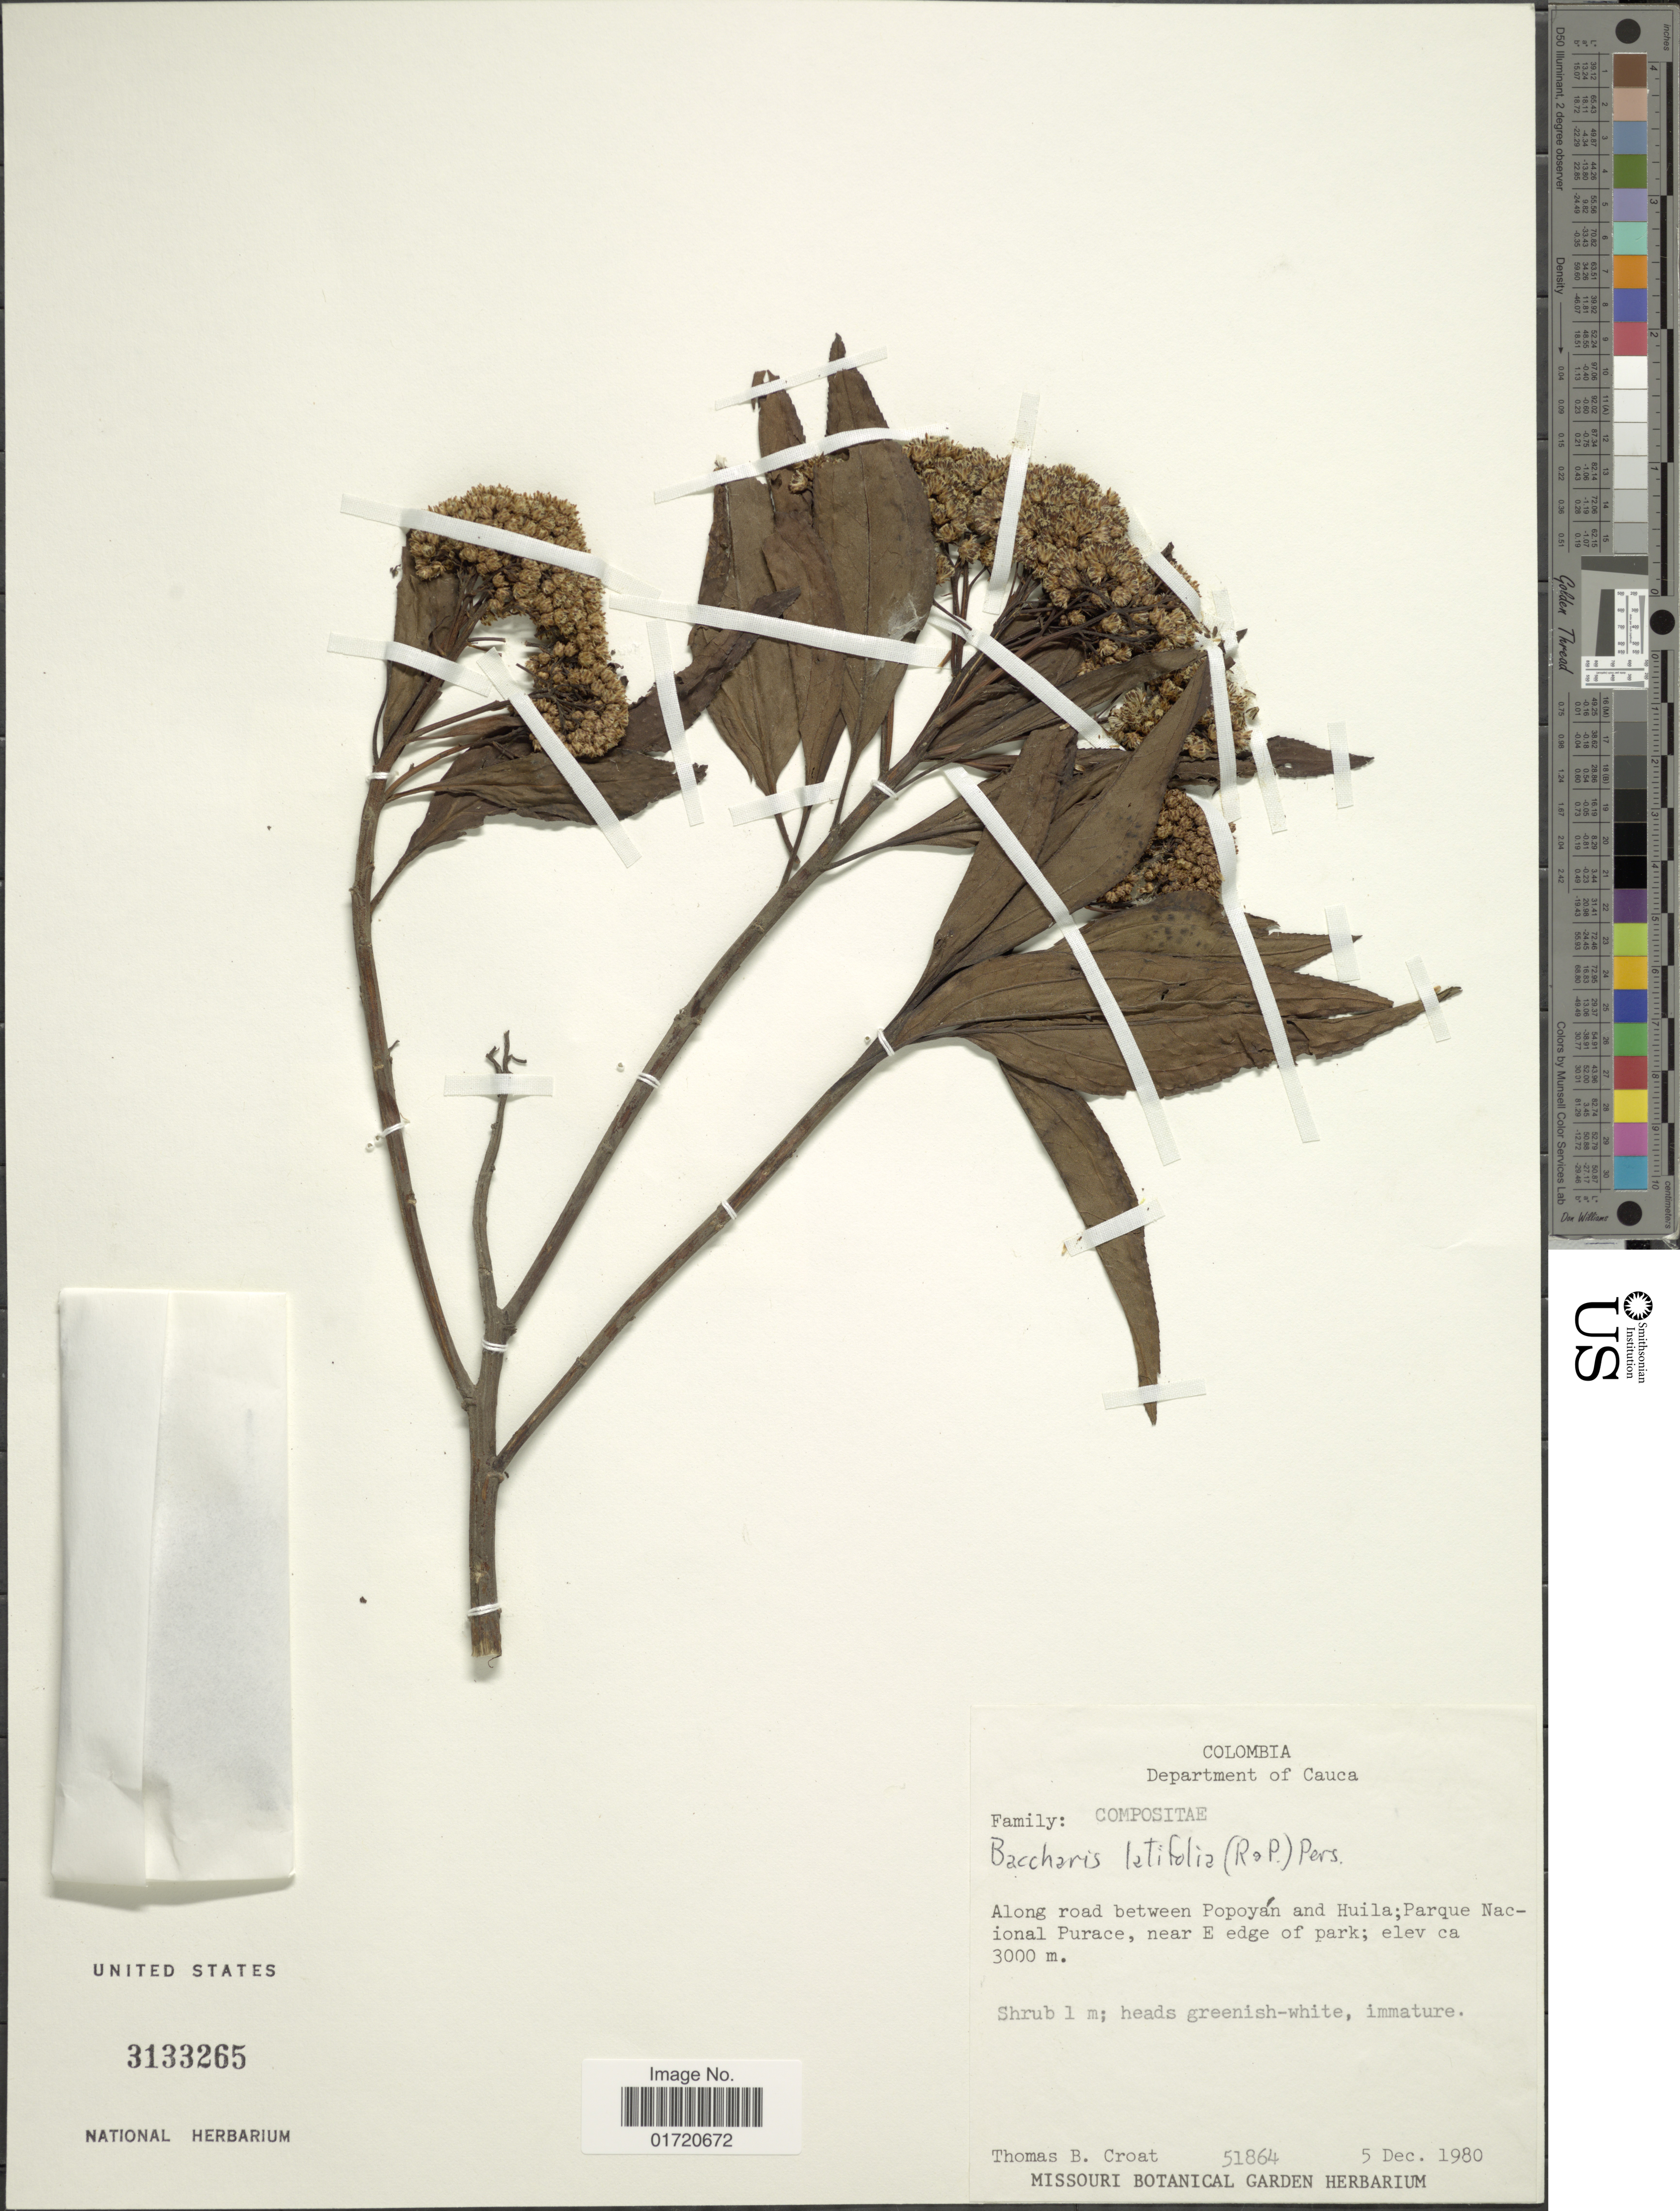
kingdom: Plantae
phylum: Tracheophyta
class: Magnoliopsida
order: Asterales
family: Asteraceae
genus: Baccharis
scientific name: Baccharis latifolia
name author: (Ruiz & Pav.) Pers.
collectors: T. B. Croat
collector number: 51864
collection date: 1980-12-05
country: Colombia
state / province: Cauca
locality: Along road between Popoyan and Huila, Parque Nacional Purace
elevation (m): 3000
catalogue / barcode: US 3133265